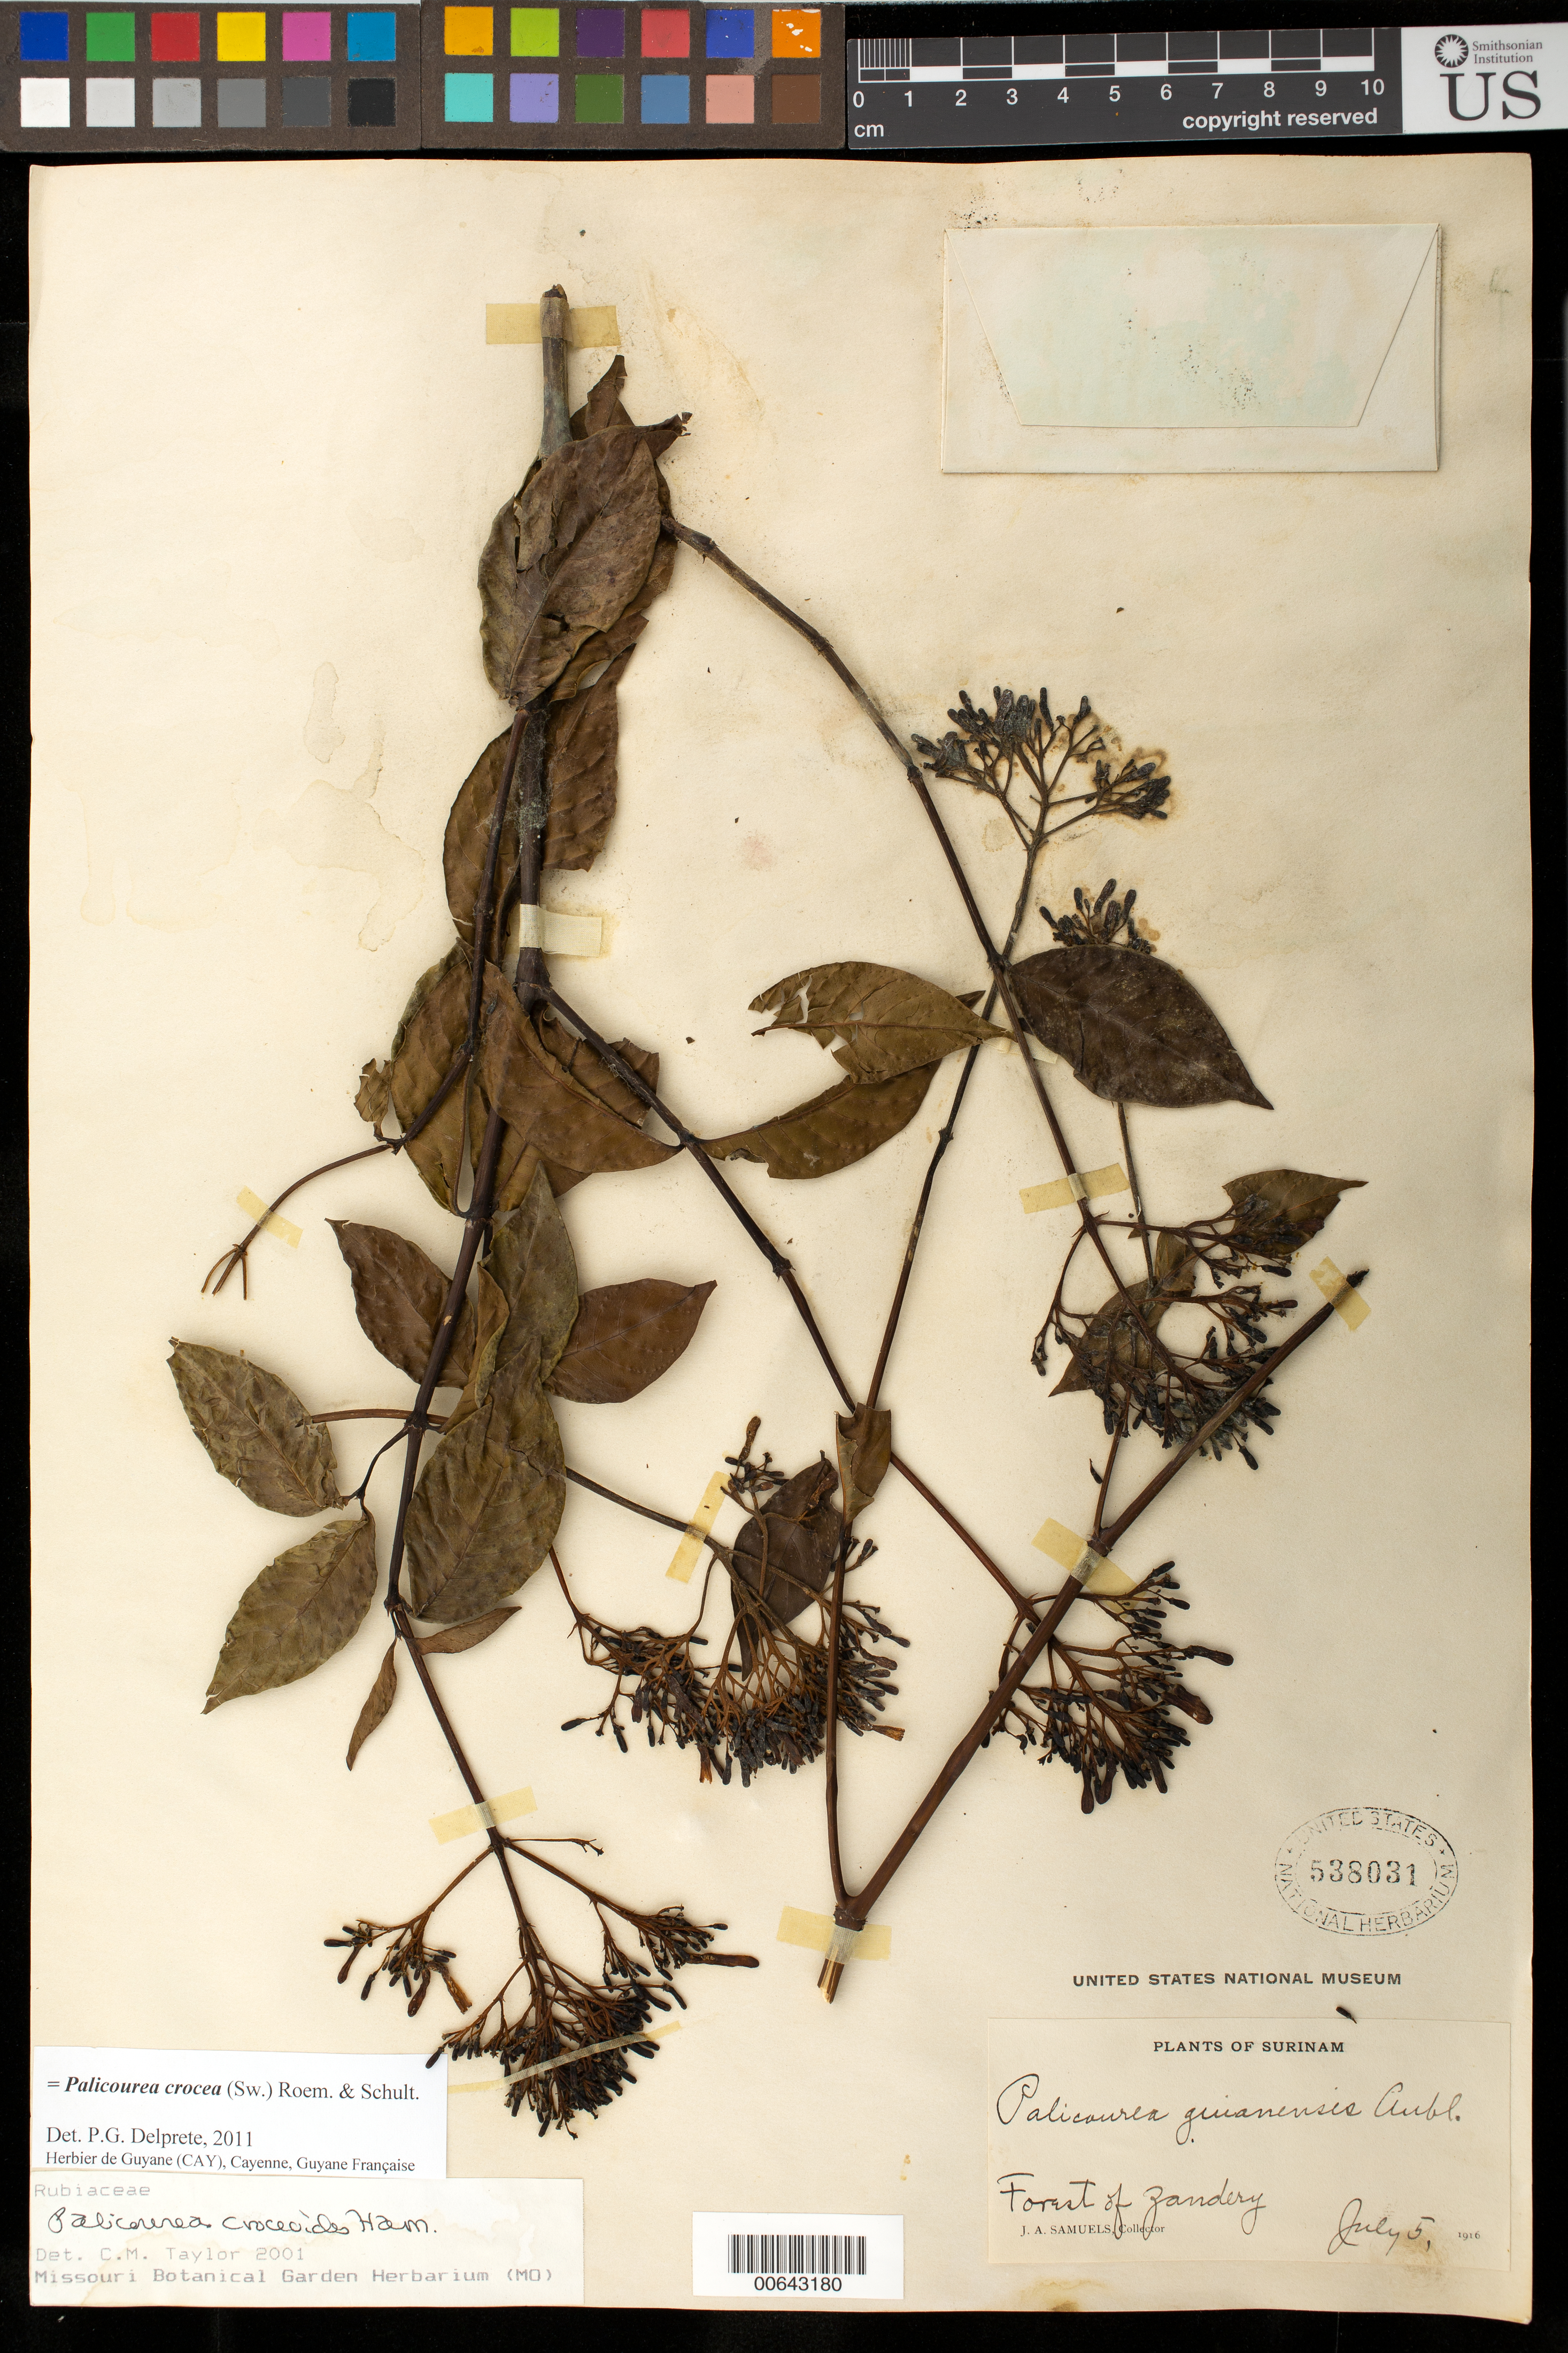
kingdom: Plantae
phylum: Tracheophyta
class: Magnoliopsida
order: Gentianales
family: Rubiaceae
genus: Palicourea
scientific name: Palicourea crocea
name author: (Sw.) Schult.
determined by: Delprete, P. G., Herb. de Guyane Cay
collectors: J. A. Samuels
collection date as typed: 5-Jul-16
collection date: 1916-07-05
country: Suriname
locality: Zanderij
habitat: Forest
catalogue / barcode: US 538031